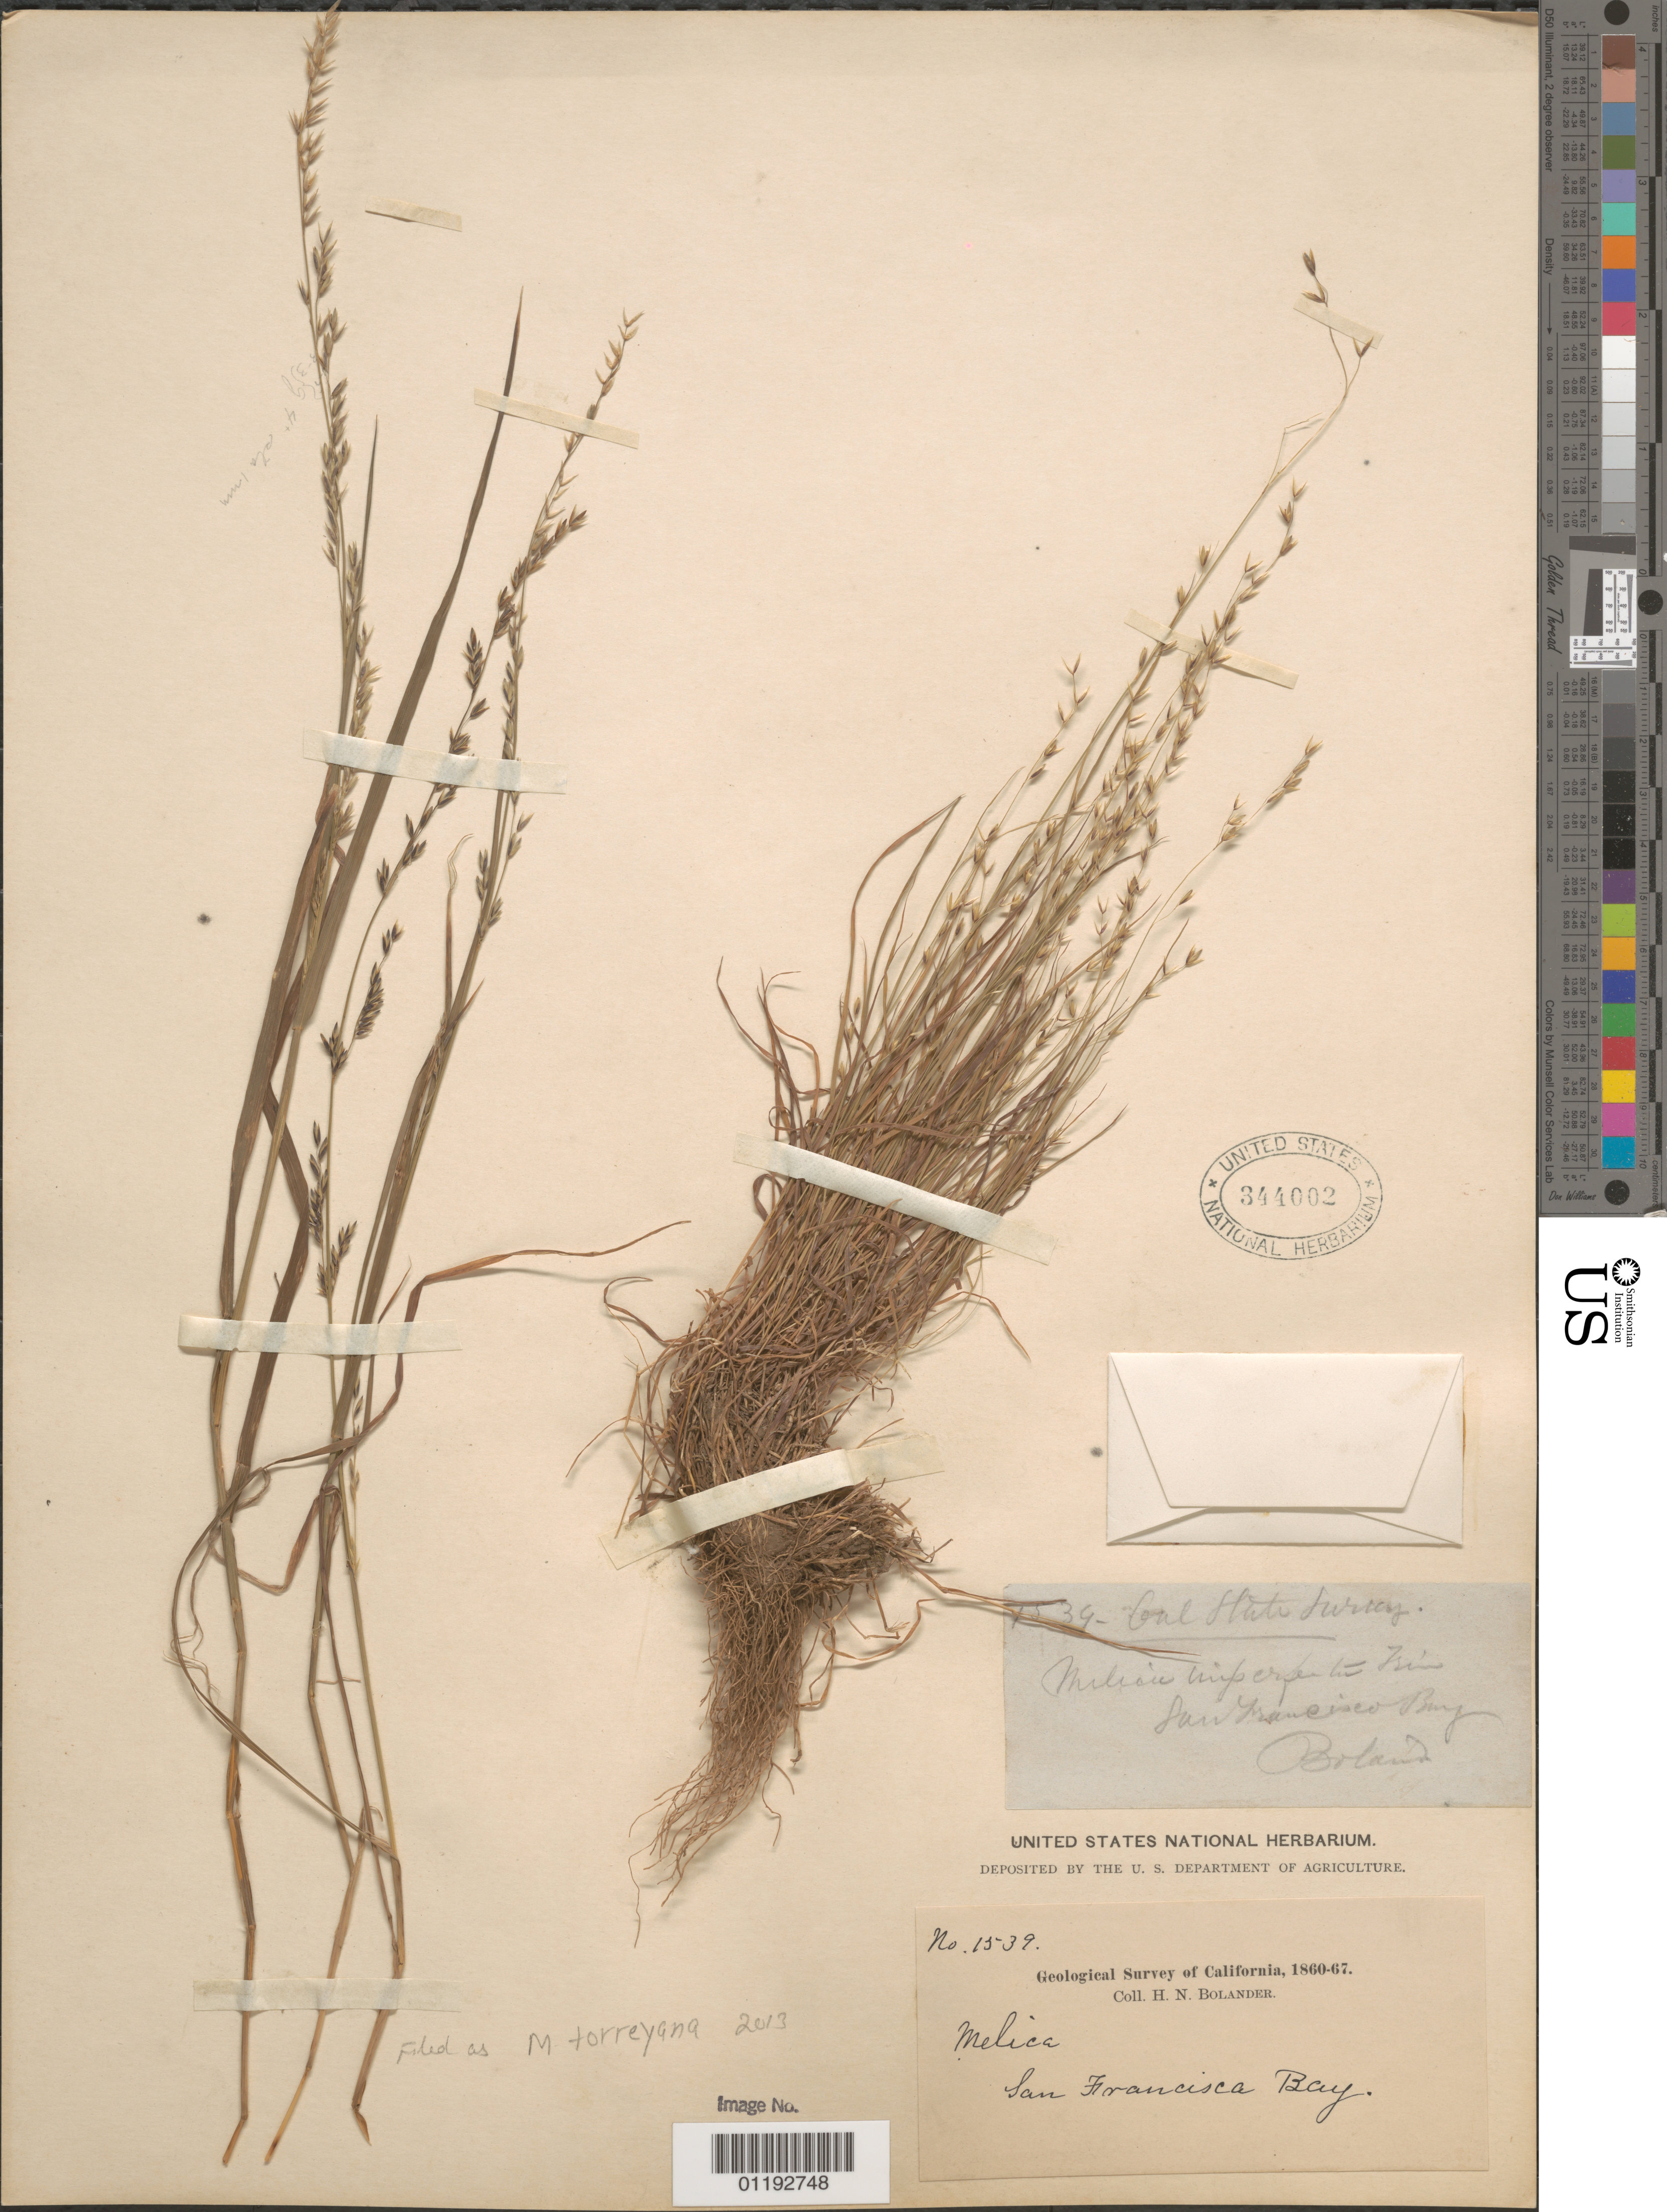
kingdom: Plantae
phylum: Tracheophyta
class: Liliopsida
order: Poales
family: Poaceae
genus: Melica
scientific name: Melica torreyana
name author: Scribn.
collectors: H. Bolander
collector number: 1539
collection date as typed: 1860 to -- --- 1867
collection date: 1860/1867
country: United States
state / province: California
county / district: San Francisco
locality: San Francisco Bay.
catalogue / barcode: US 344002